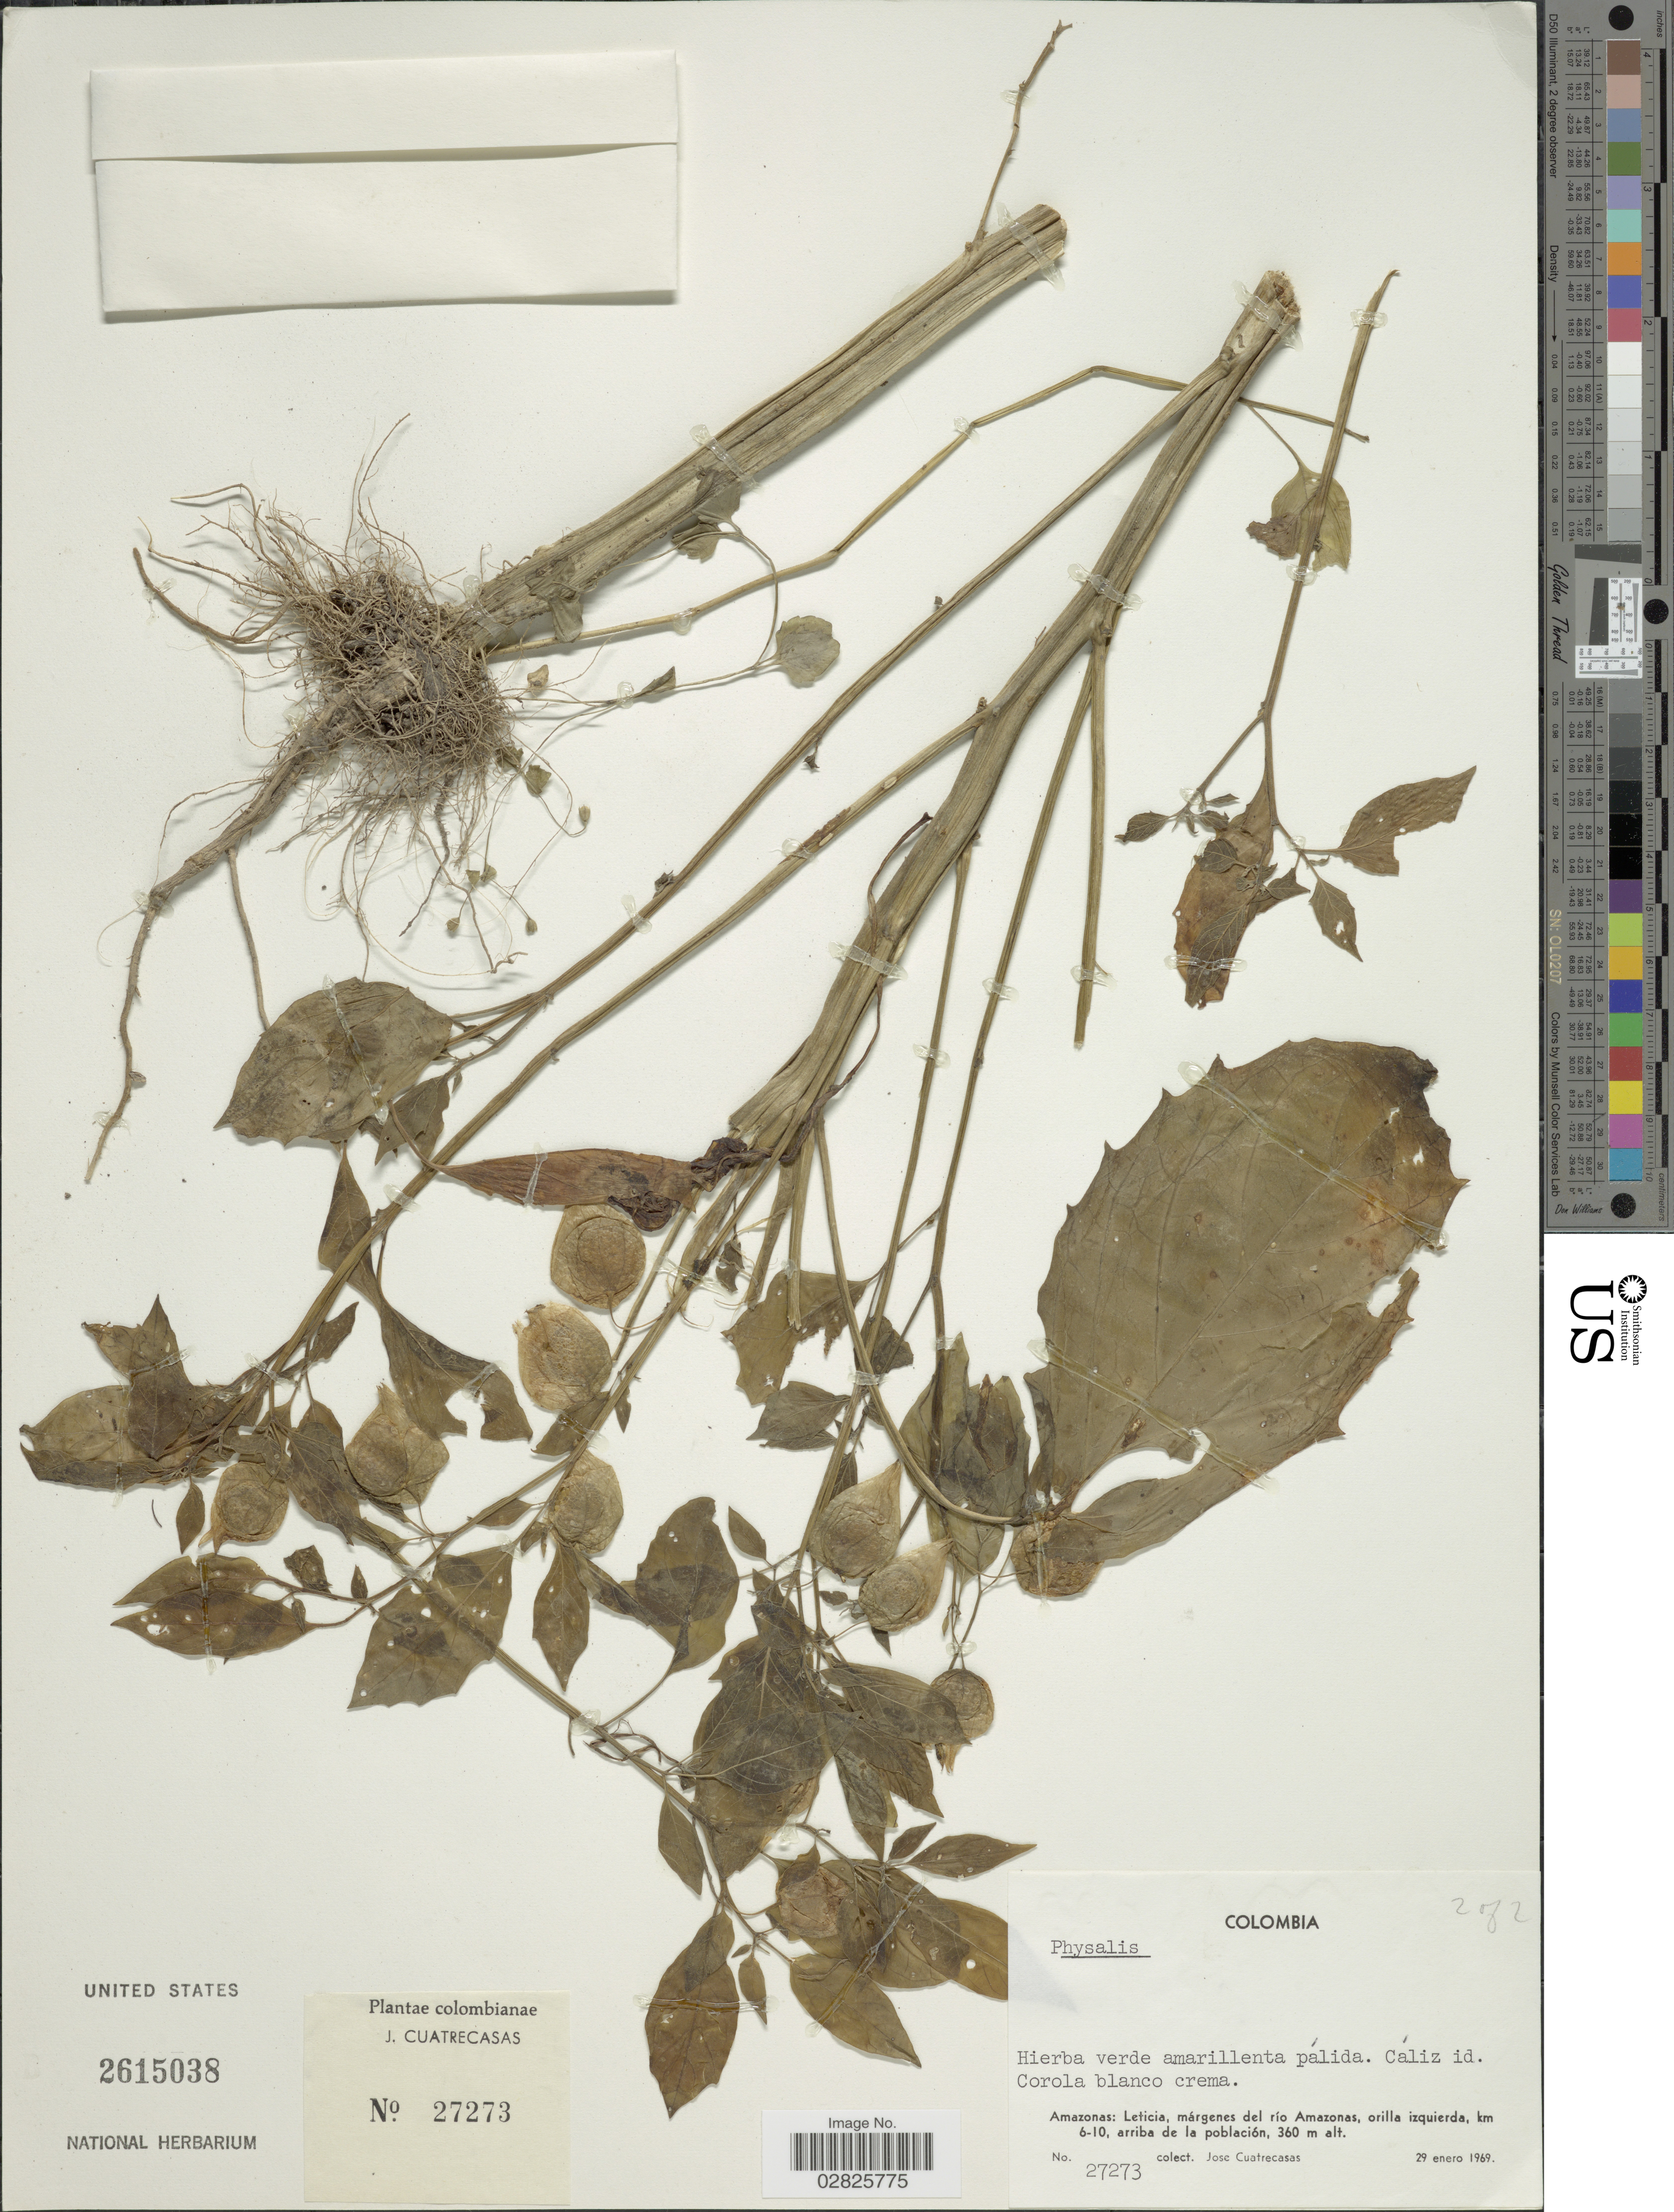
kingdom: Plantae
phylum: Tracheophyta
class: Magnoliopsida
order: Solanales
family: Solanaceae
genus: Physalis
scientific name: Physalis sp.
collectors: J. Cuatrecasas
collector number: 27273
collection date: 1969-01-29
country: Colombia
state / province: Amazônas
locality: Leticia, márgenes del río Amazonas, orilla izquierda, km 6-10, arriba de la población.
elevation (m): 360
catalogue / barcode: US 2615038